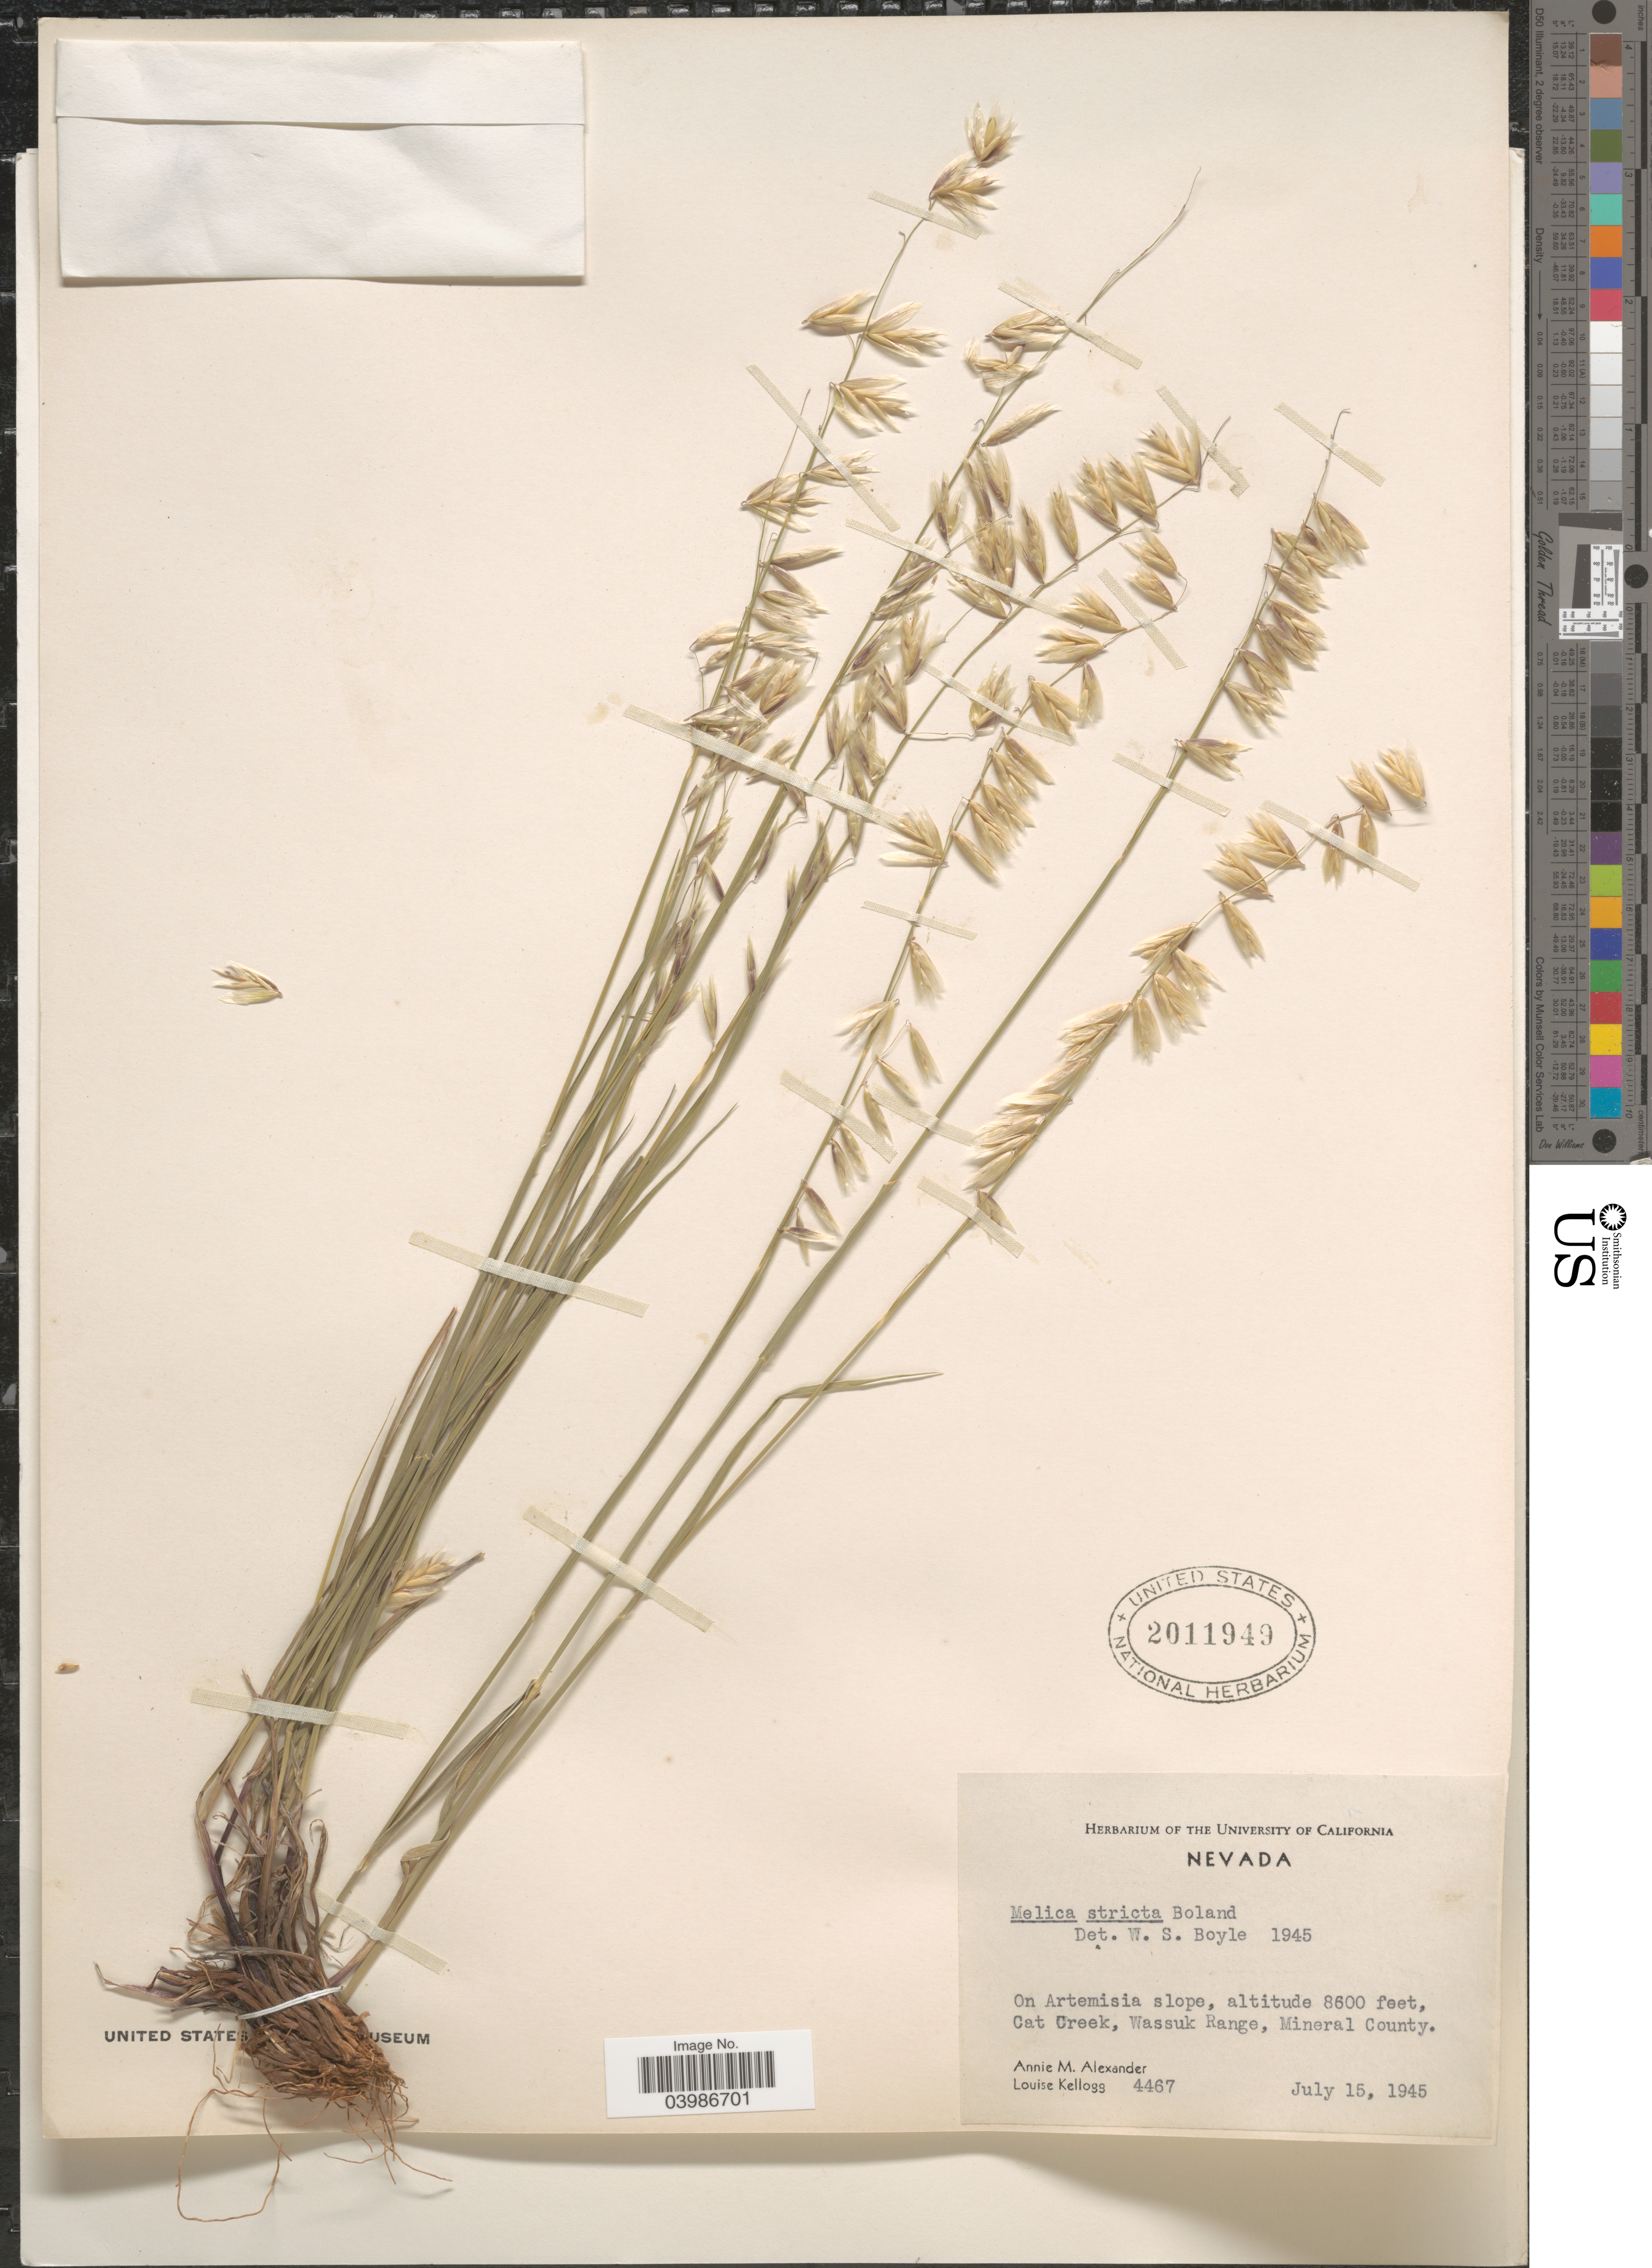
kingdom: Plantae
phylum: Tracheophyta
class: Liliopsida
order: Poales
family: Poaceae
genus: Melica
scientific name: Melica stricta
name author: Bol.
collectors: A. M. Alexander & L. Kellogg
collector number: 4467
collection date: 1945-07-15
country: United States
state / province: Nevada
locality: On Artemisia slope, Cat Creek, Wassuk Range, Mineral County.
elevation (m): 2621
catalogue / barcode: US 2011949